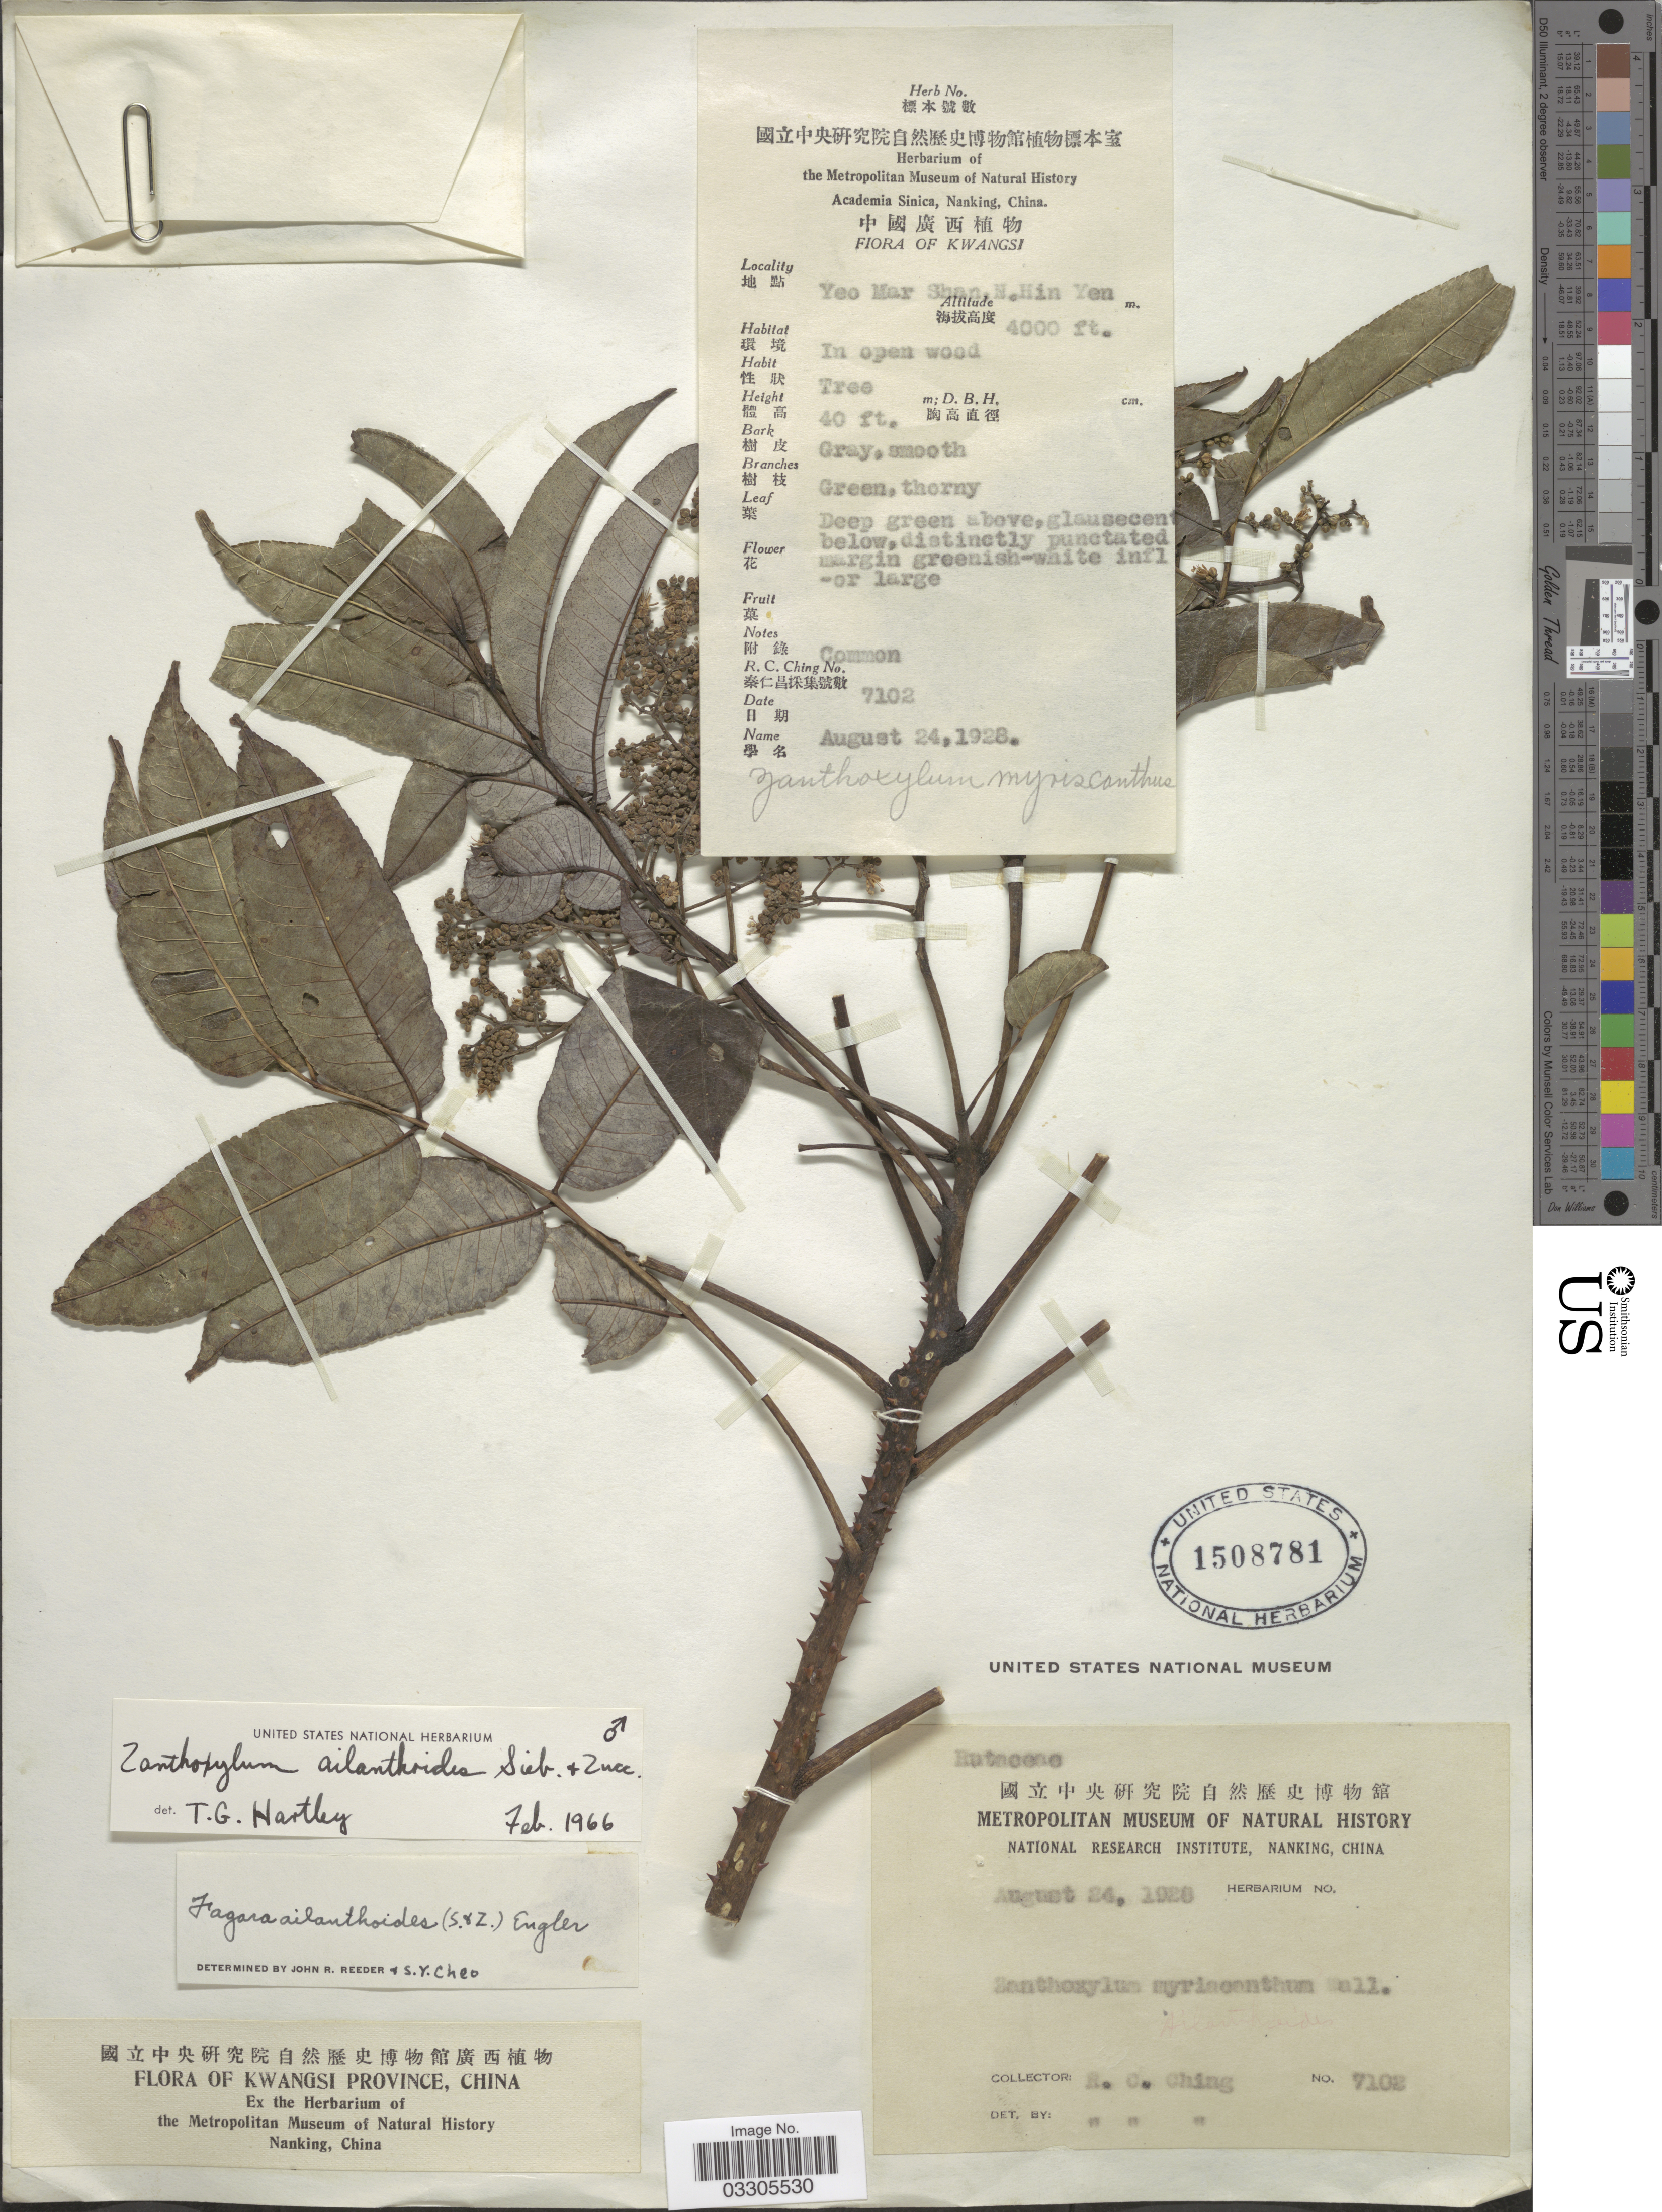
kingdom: Plantae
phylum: Tracheophyta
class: Magnoliopsida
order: Sapindales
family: Rutaceae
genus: Zanthoxylum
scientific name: Zanthoxylum ailanthoides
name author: Siebold & Zucc.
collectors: R. C. Ching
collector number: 7103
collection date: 1926-08-24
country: China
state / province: Guangxi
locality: Kwangsi Province, Yeo Mar Shan, N. Hin Yen.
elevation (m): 1219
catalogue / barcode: US 1508781